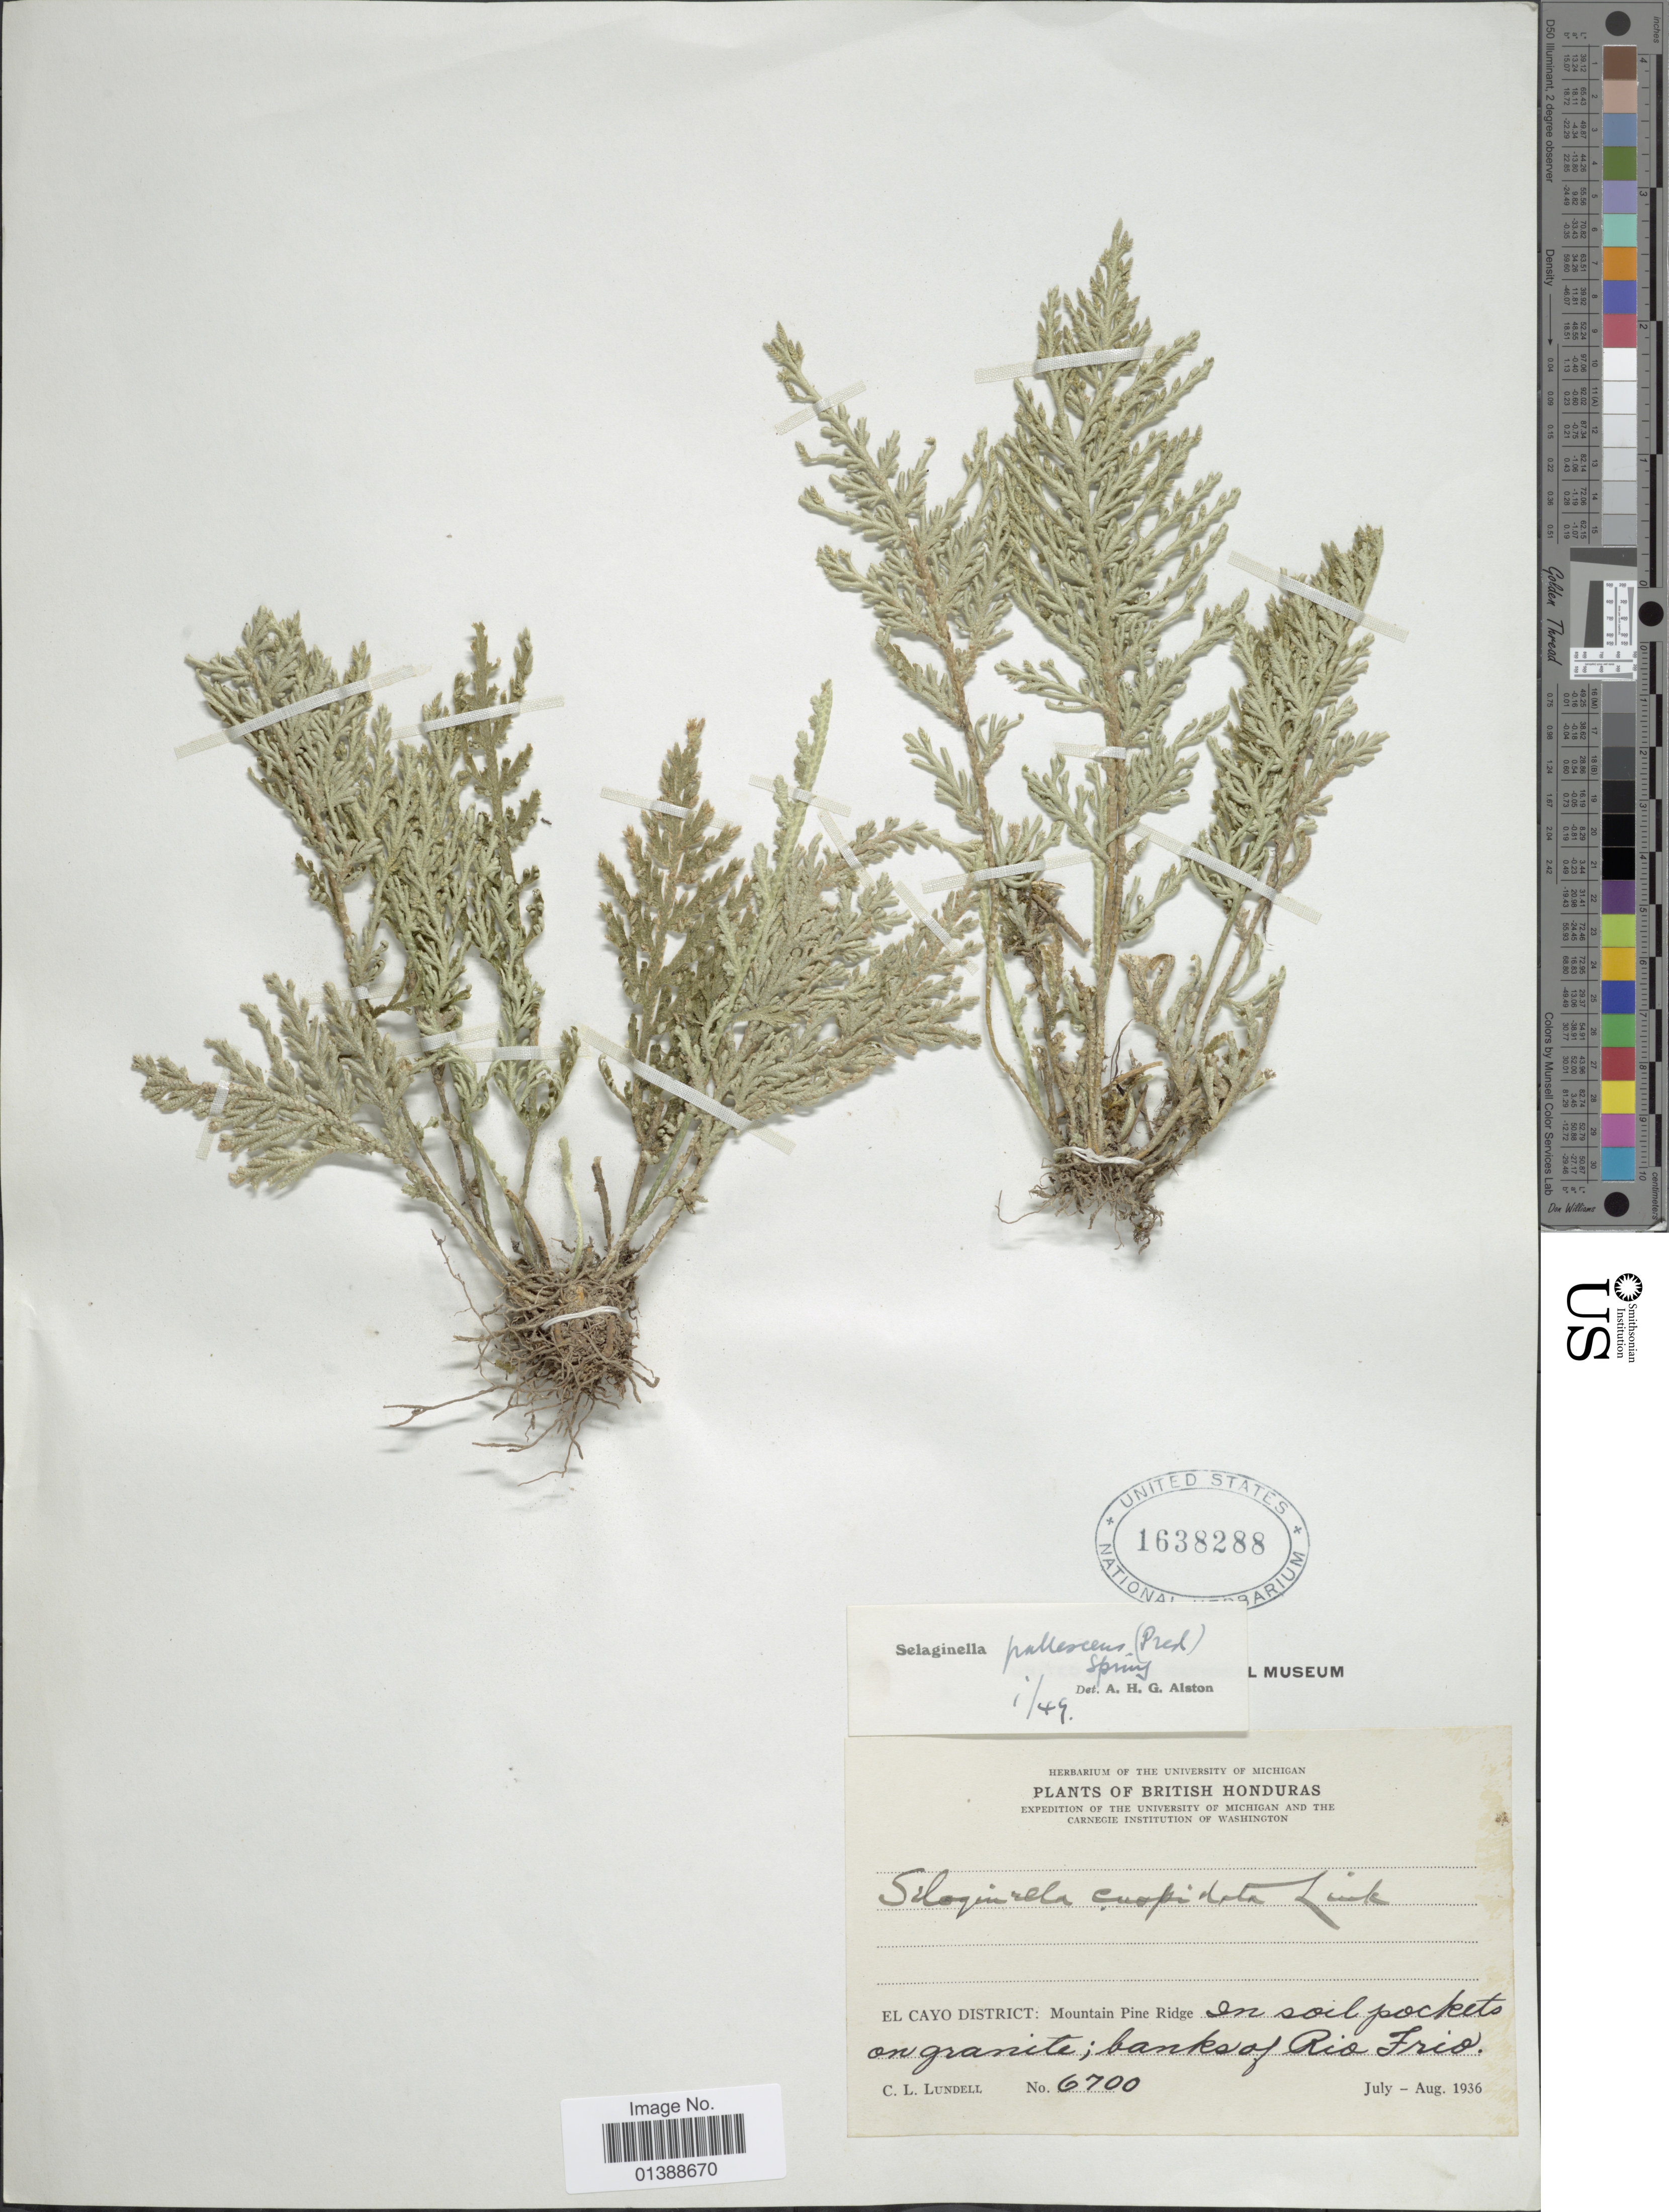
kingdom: Plantae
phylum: Tracheophyta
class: Lycopodiopsida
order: Selaginellales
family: Selaginellaceae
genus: Selaginella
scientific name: Selaginella pallescens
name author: (C. Presl) Spring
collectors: C. L. Lundell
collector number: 6700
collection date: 1936-07/1936-08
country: Belize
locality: British Honduras, El Cayo District: Mountain Pine Ridge, banks of Rio Frio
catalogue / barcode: US 1638288